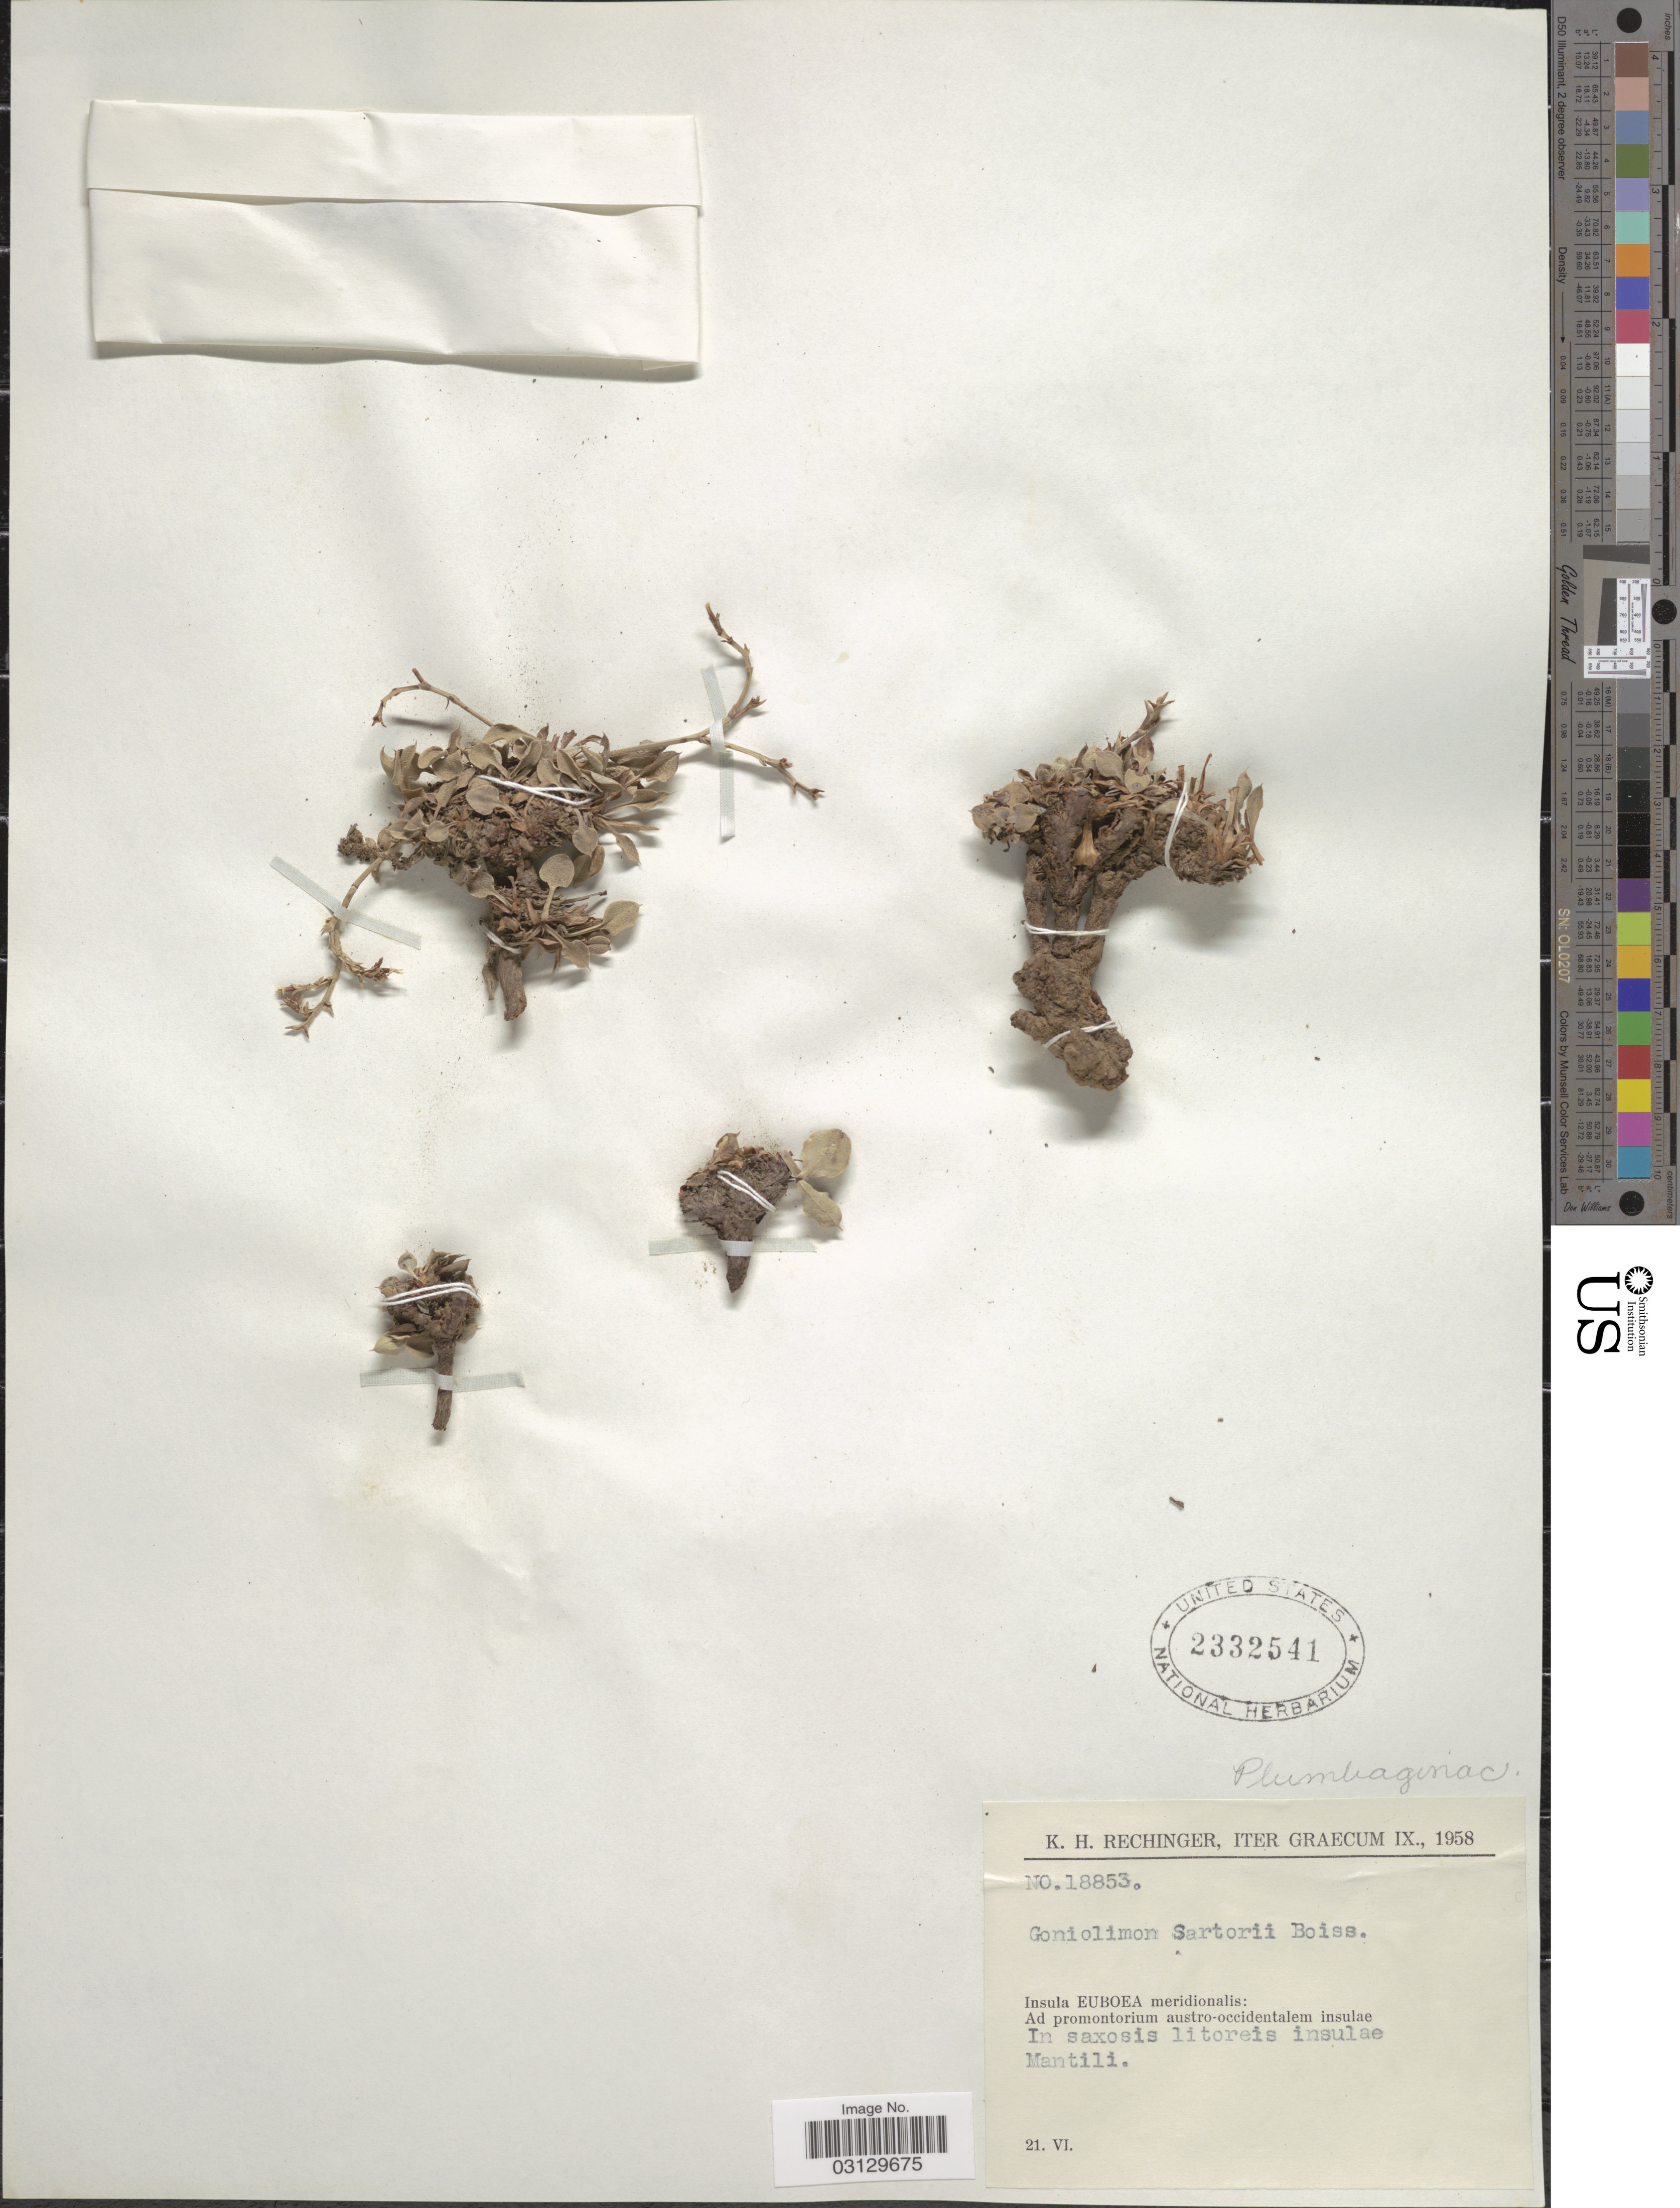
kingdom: Plantae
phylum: Tracheophyta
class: Magnoliopsida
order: Caryophyllales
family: Plumbaginaceae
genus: Goniolimon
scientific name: Goniolimon sartorii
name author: Boiss.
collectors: K. H. Rechinger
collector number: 18853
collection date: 1958-06-21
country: Greece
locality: Iter Graecum. Insula Euboea meridionalis: Ad promontorium austro-occidentalem insulae. In saxosis litoreis insulae Mantili.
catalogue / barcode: US 2332541